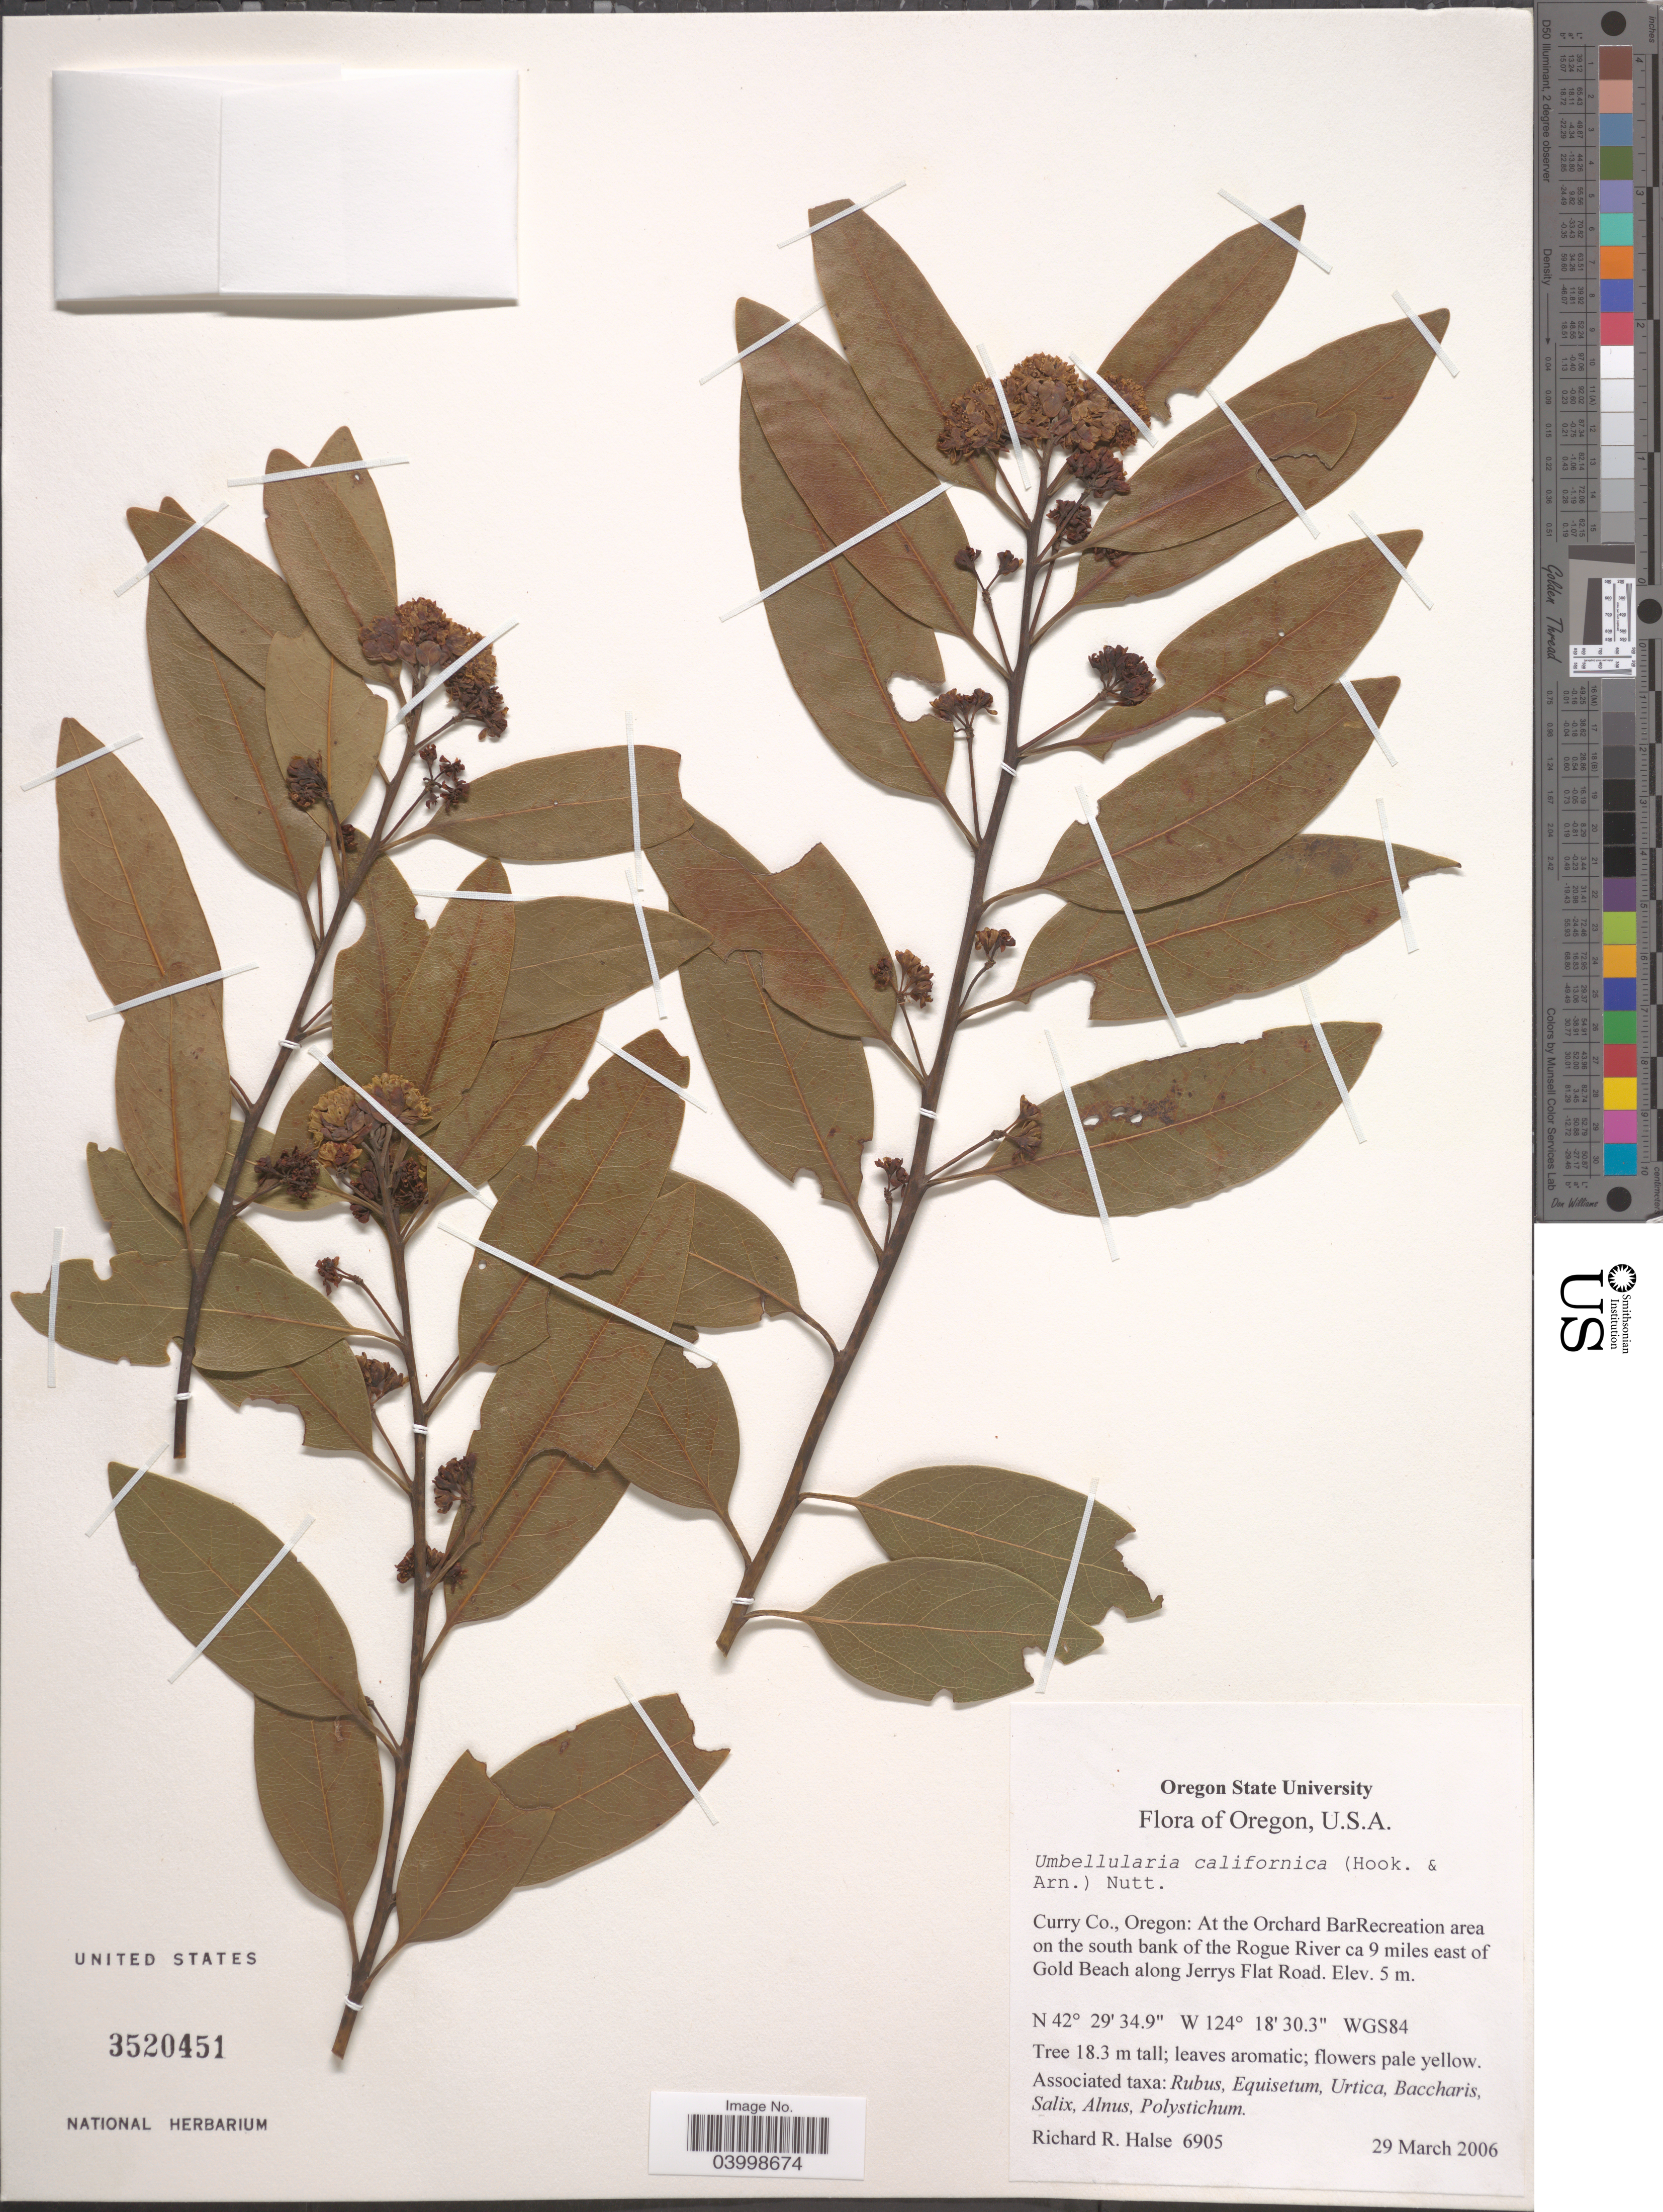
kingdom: Plantae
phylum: Tracheophyta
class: Magnoliopsida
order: Laurales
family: Lauraceae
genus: Umbellularia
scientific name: Umbellularia californica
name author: (Hook. & Arn.) Nutt.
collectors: R. Halse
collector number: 6905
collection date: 2006-03-29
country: United States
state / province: Oregon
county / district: Curry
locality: Curry Co: At the Orchard BarRecreation area on the south bank of the Rogue River ca 9 miles east of Gold Beach along Jerrys Flat Road.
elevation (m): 5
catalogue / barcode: US 3520451